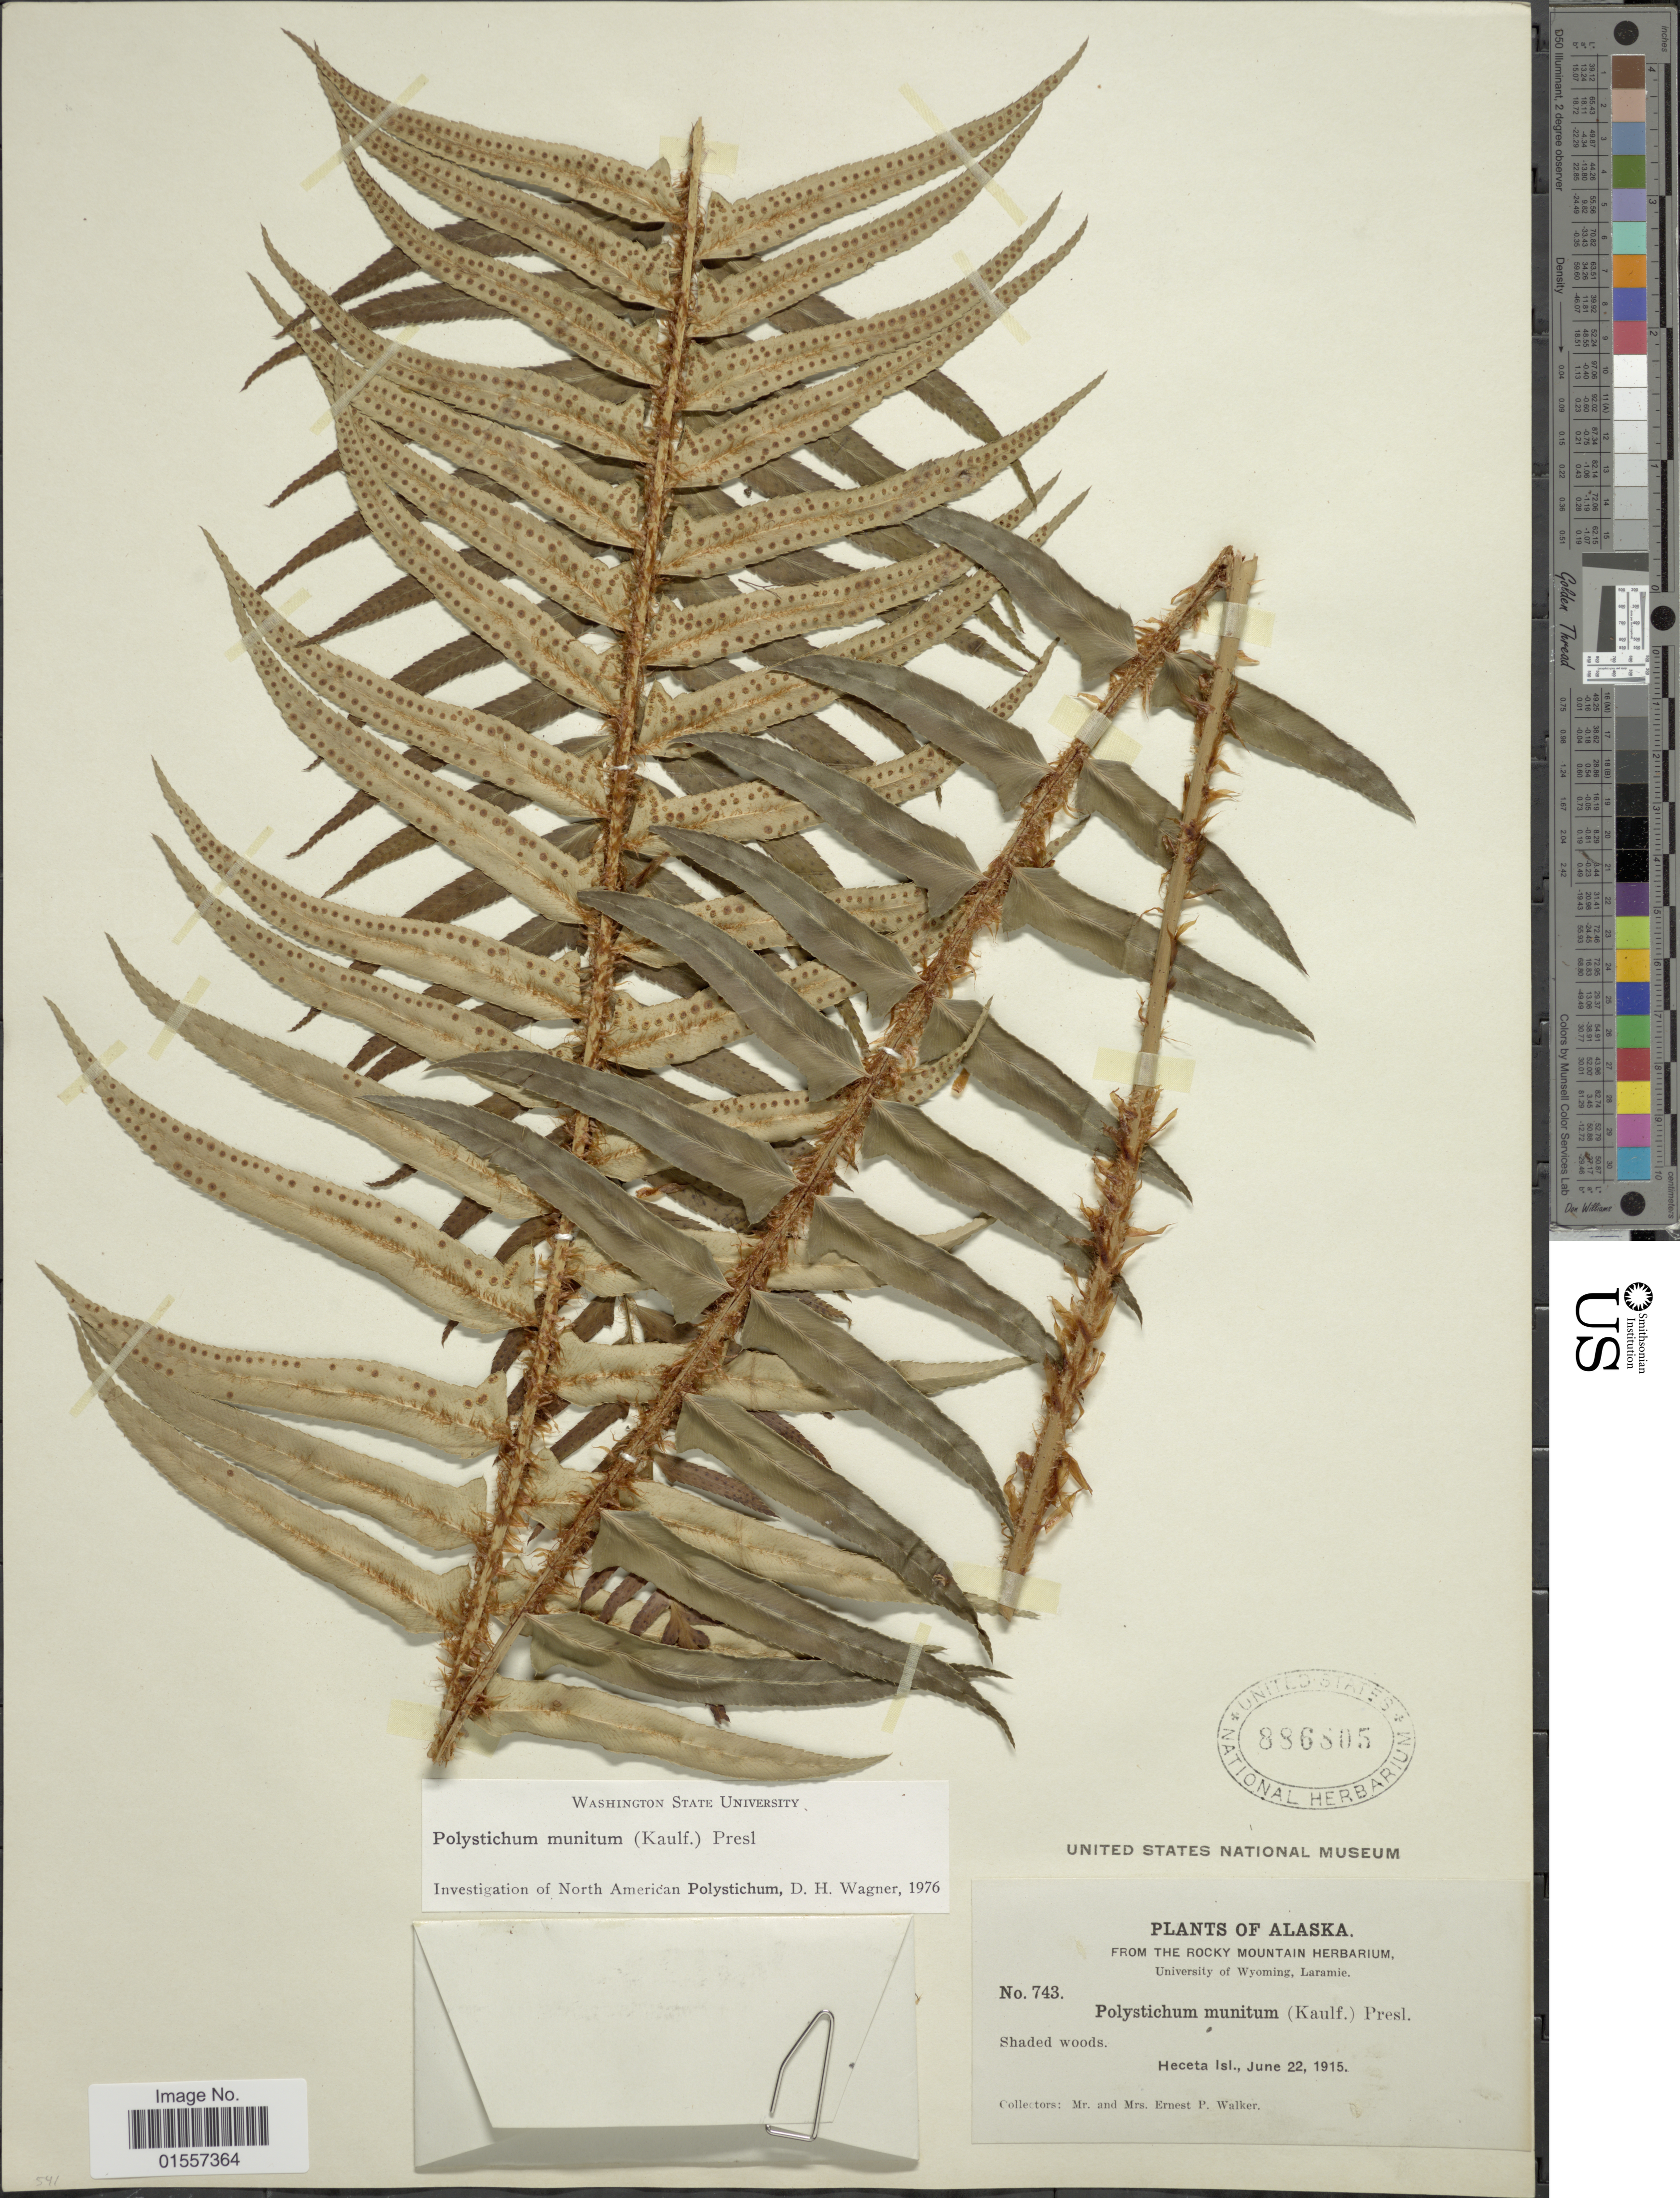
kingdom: Plantae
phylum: Tracheophyta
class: Polypodiopsida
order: Polypodiales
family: Dryopteridaceae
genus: Polystichum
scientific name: Polystichum munitum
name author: (Kaulf.) C. Presl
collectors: E. P. Walker & E. Walker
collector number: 743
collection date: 1915-06-22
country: United States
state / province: Alaska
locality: Alaska, Shaded Woods, Heceta Isl.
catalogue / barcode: US 886805